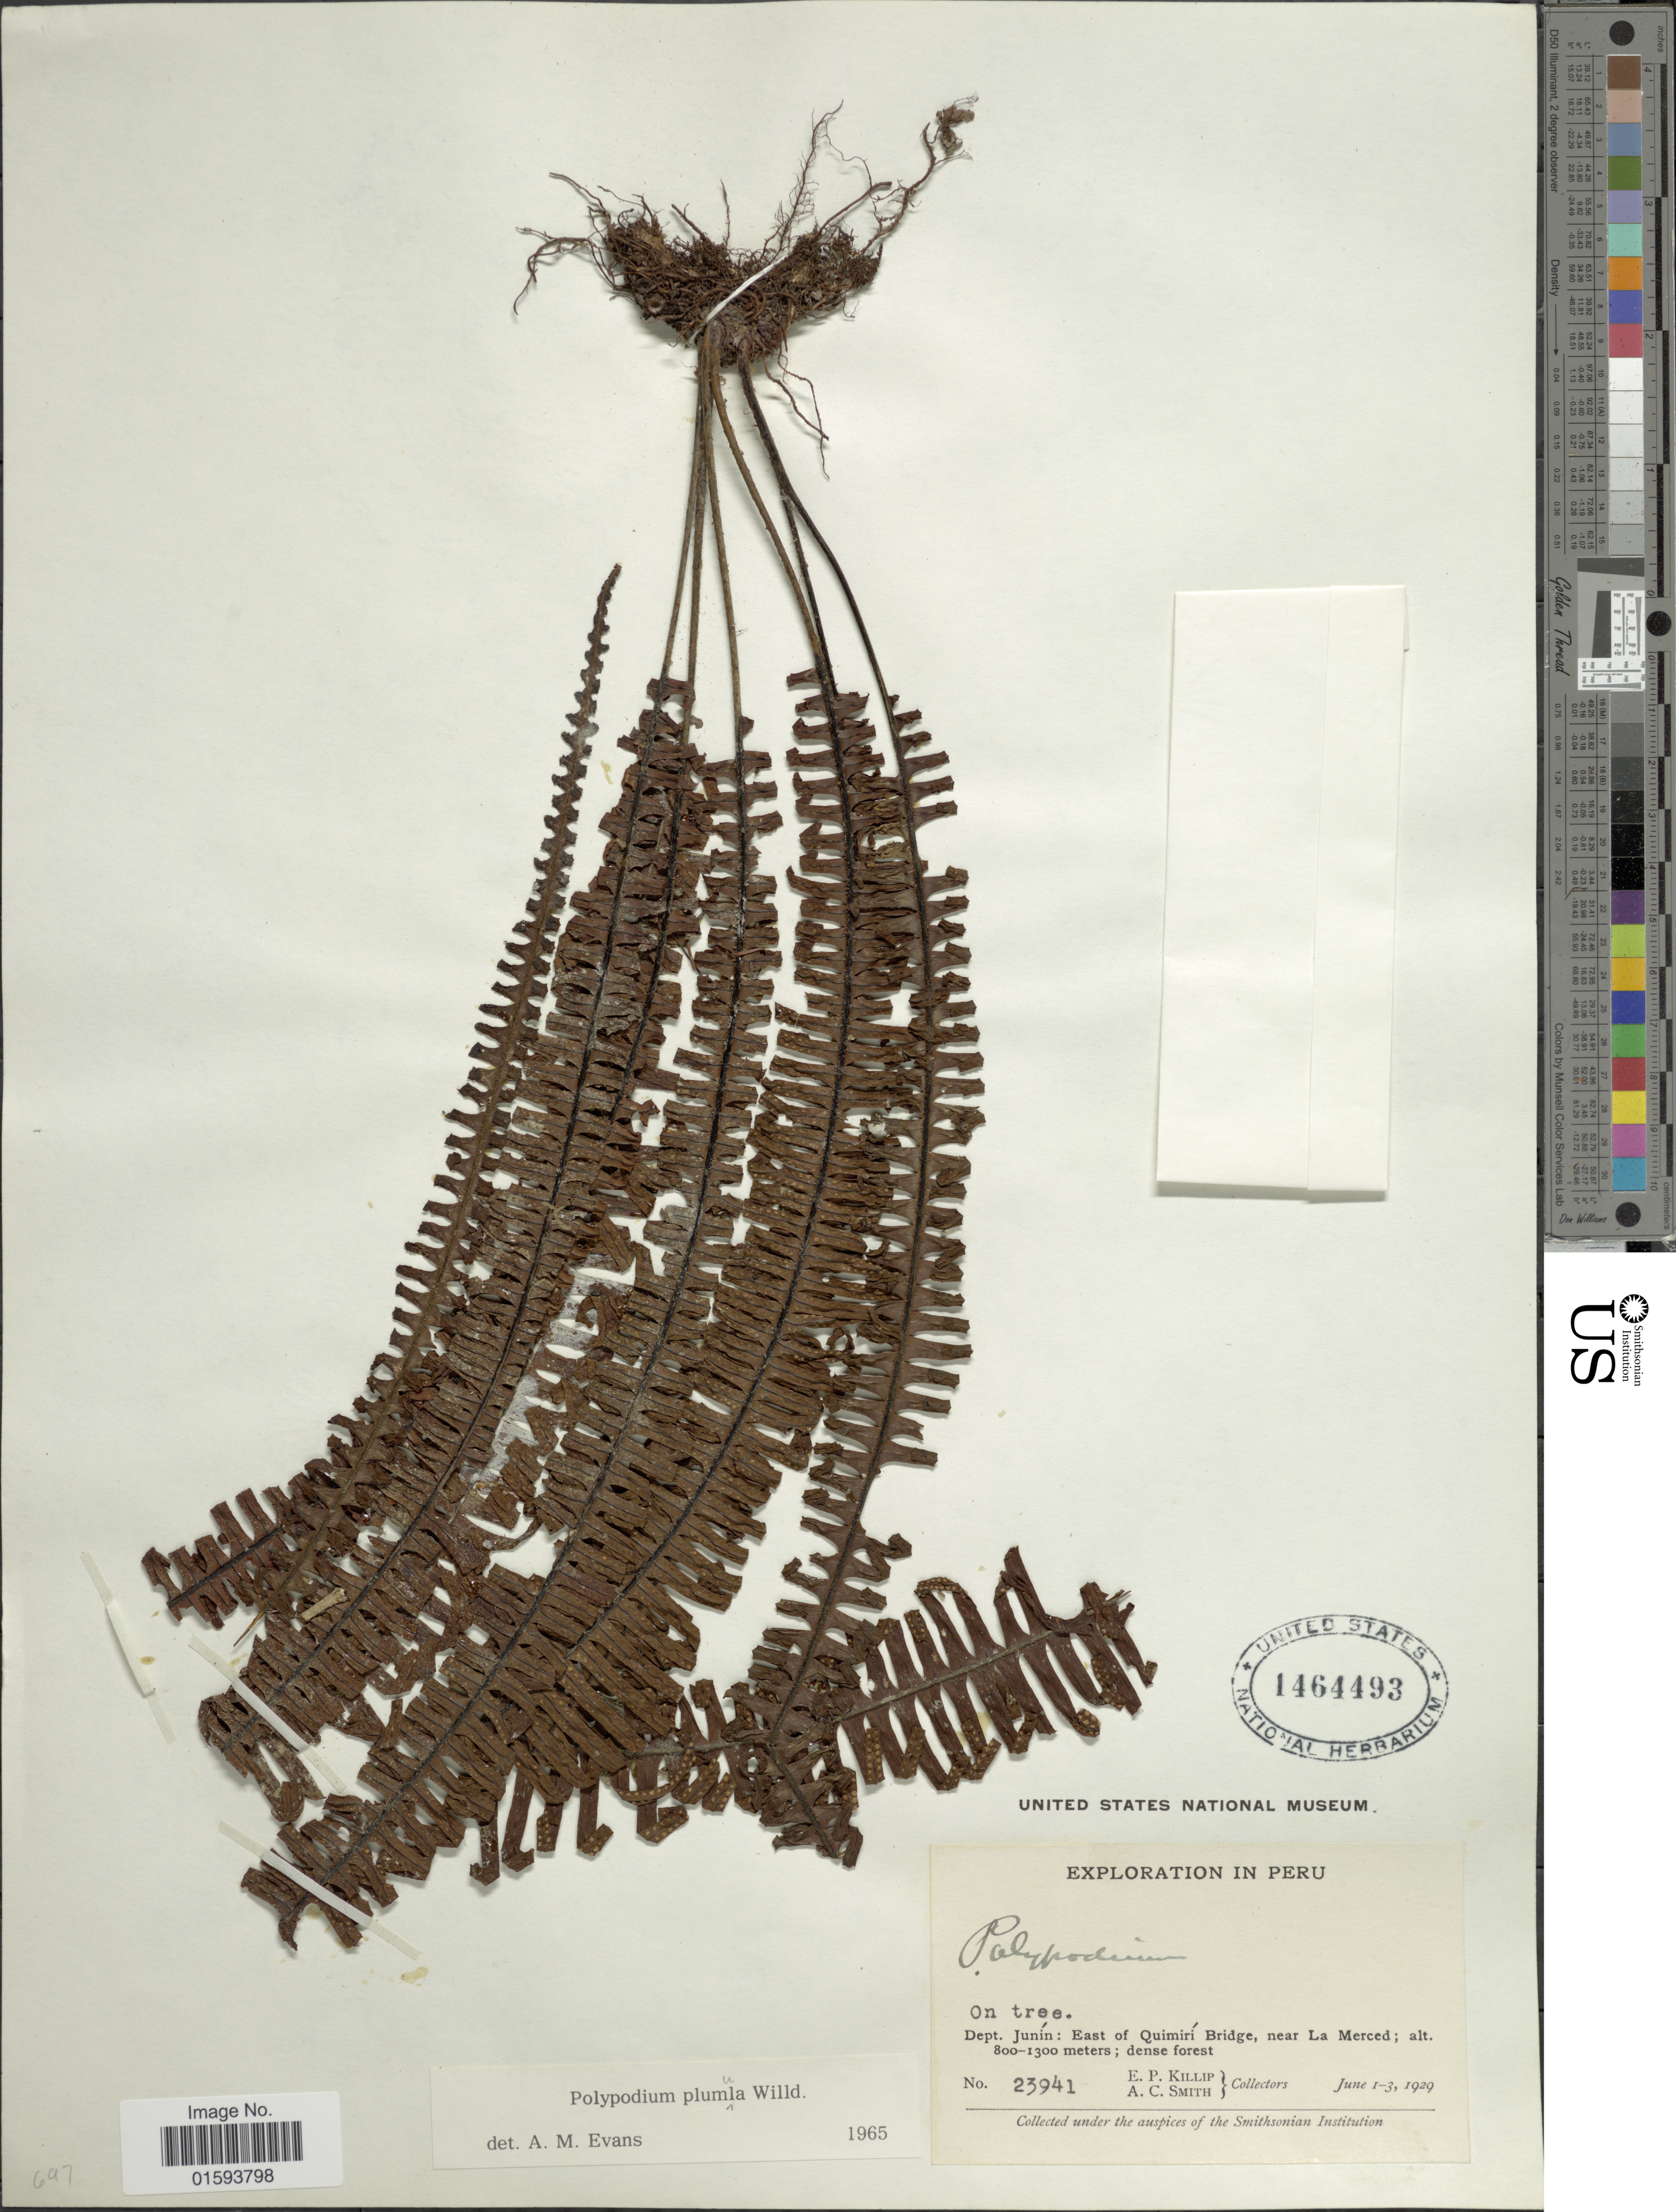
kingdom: Plantae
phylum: Tracheophyta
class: Polypodiopsida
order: Polypodiales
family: Polypodiaceae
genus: Pecluma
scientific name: Pecluma plumula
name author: (Humb. & Bonpl. ex Willd.) M.G. Price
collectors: E. P. Killip & A. C. Smith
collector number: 23941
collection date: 1929-06-01/1929-06-03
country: Peru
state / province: Junín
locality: East of QUimiri Bridge, near La Merced.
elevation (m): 800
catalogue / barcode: US 1464493